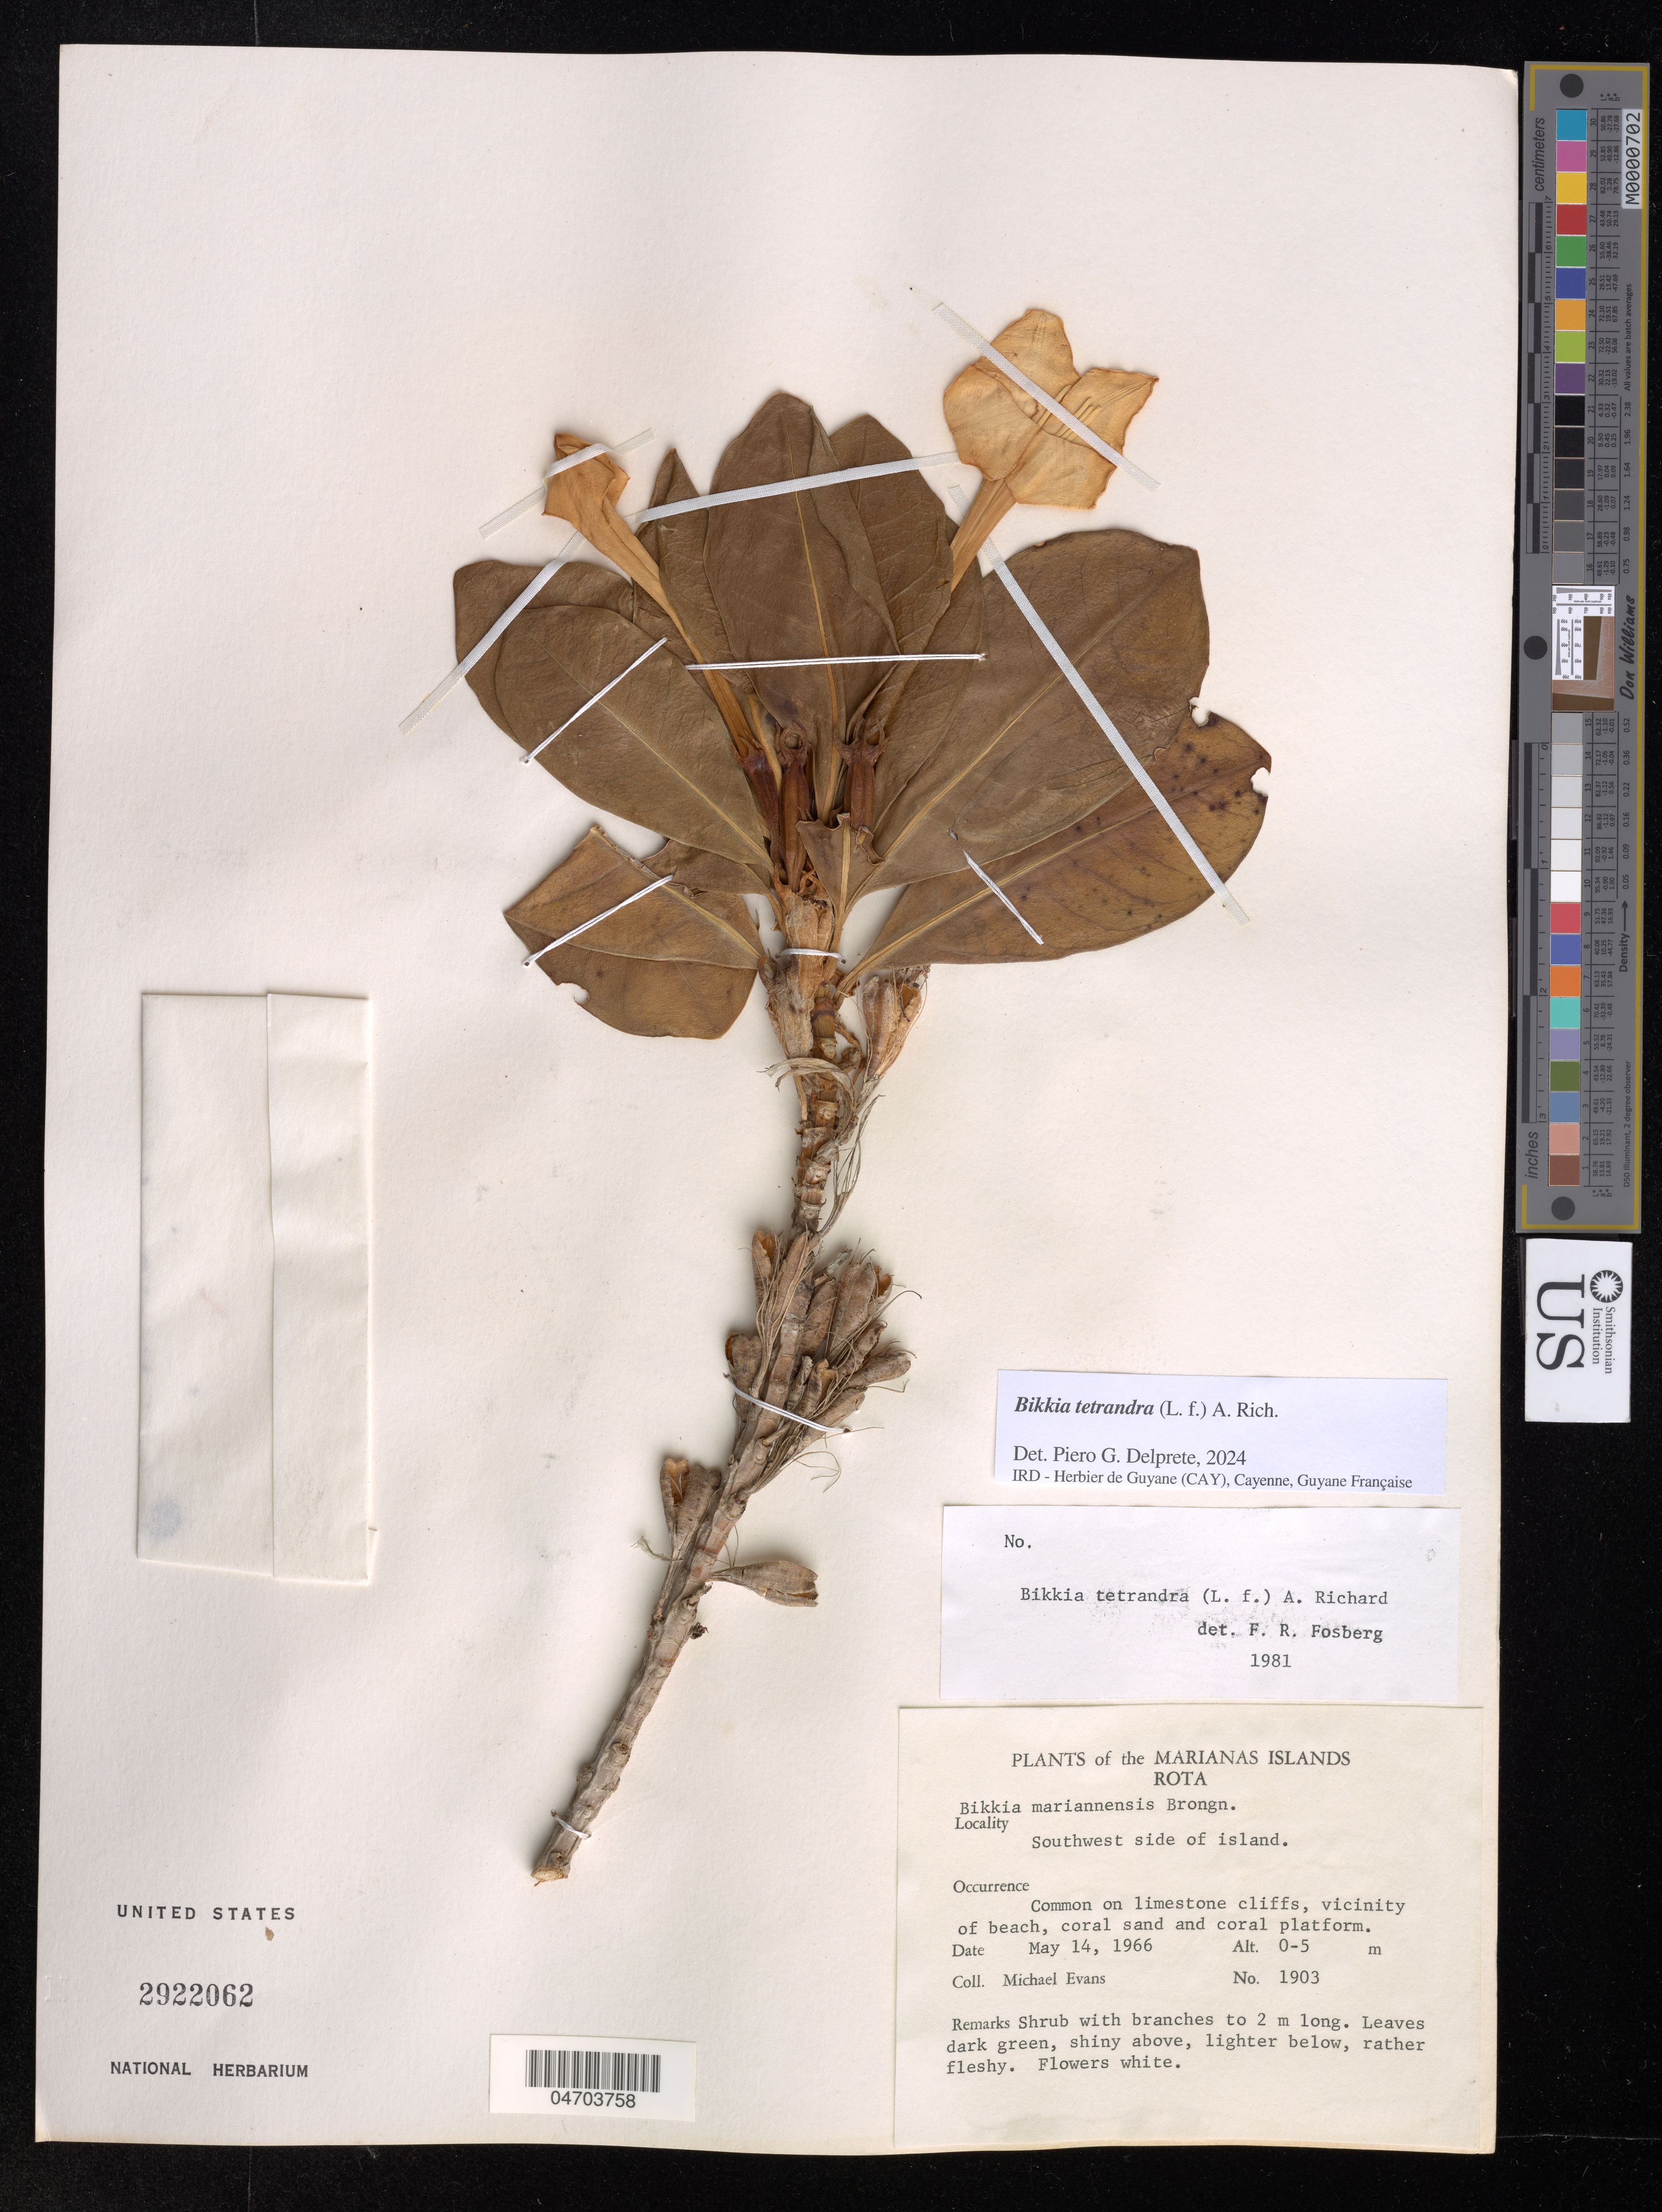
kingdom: Plantae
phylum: Tracheophyta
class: Magnoliopsida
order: Gentianales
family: Rubiaceae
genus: Bikkia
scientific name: Bikkia tetrandra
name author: (L. f.) A. Rich.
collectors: M. Evans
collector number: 1903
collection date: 1966-05-14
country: Northern Mariana Islands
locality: The Marianas Islands, Rota, Southwest side of island.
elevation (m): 0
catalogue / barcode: US 2922062